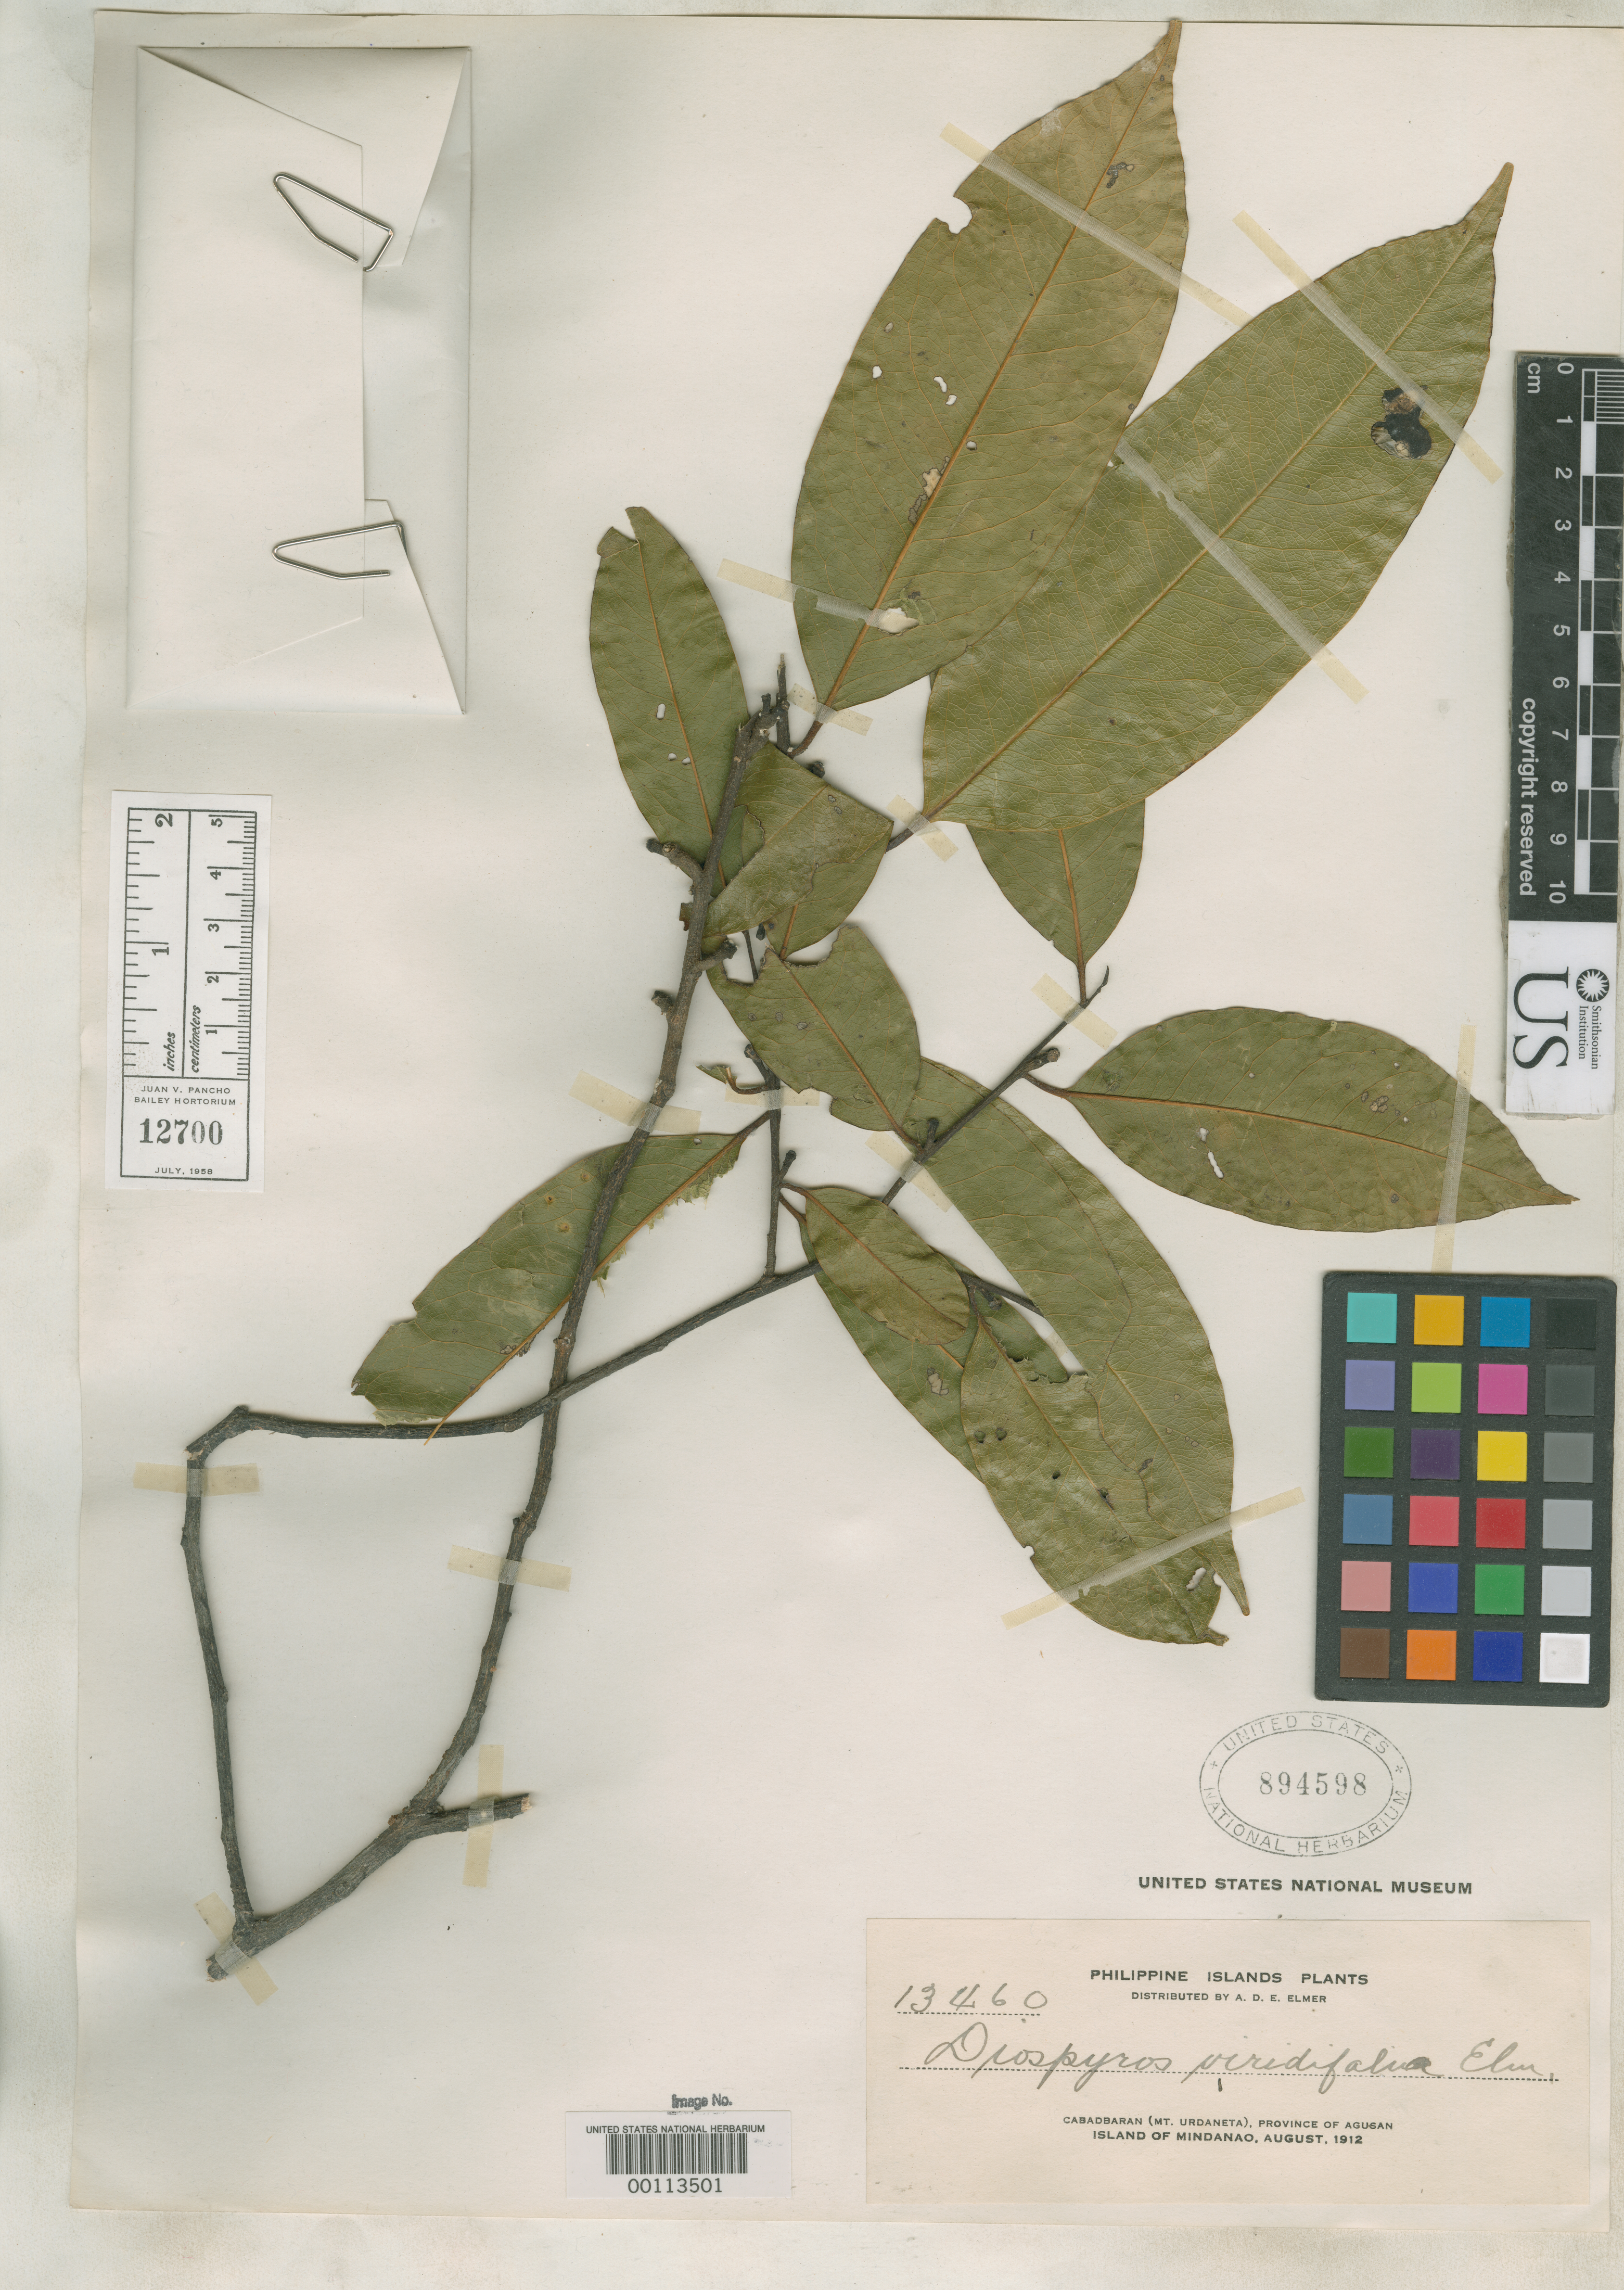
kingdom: Plantae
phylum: Tracheophyta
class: Magnoliopsida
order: Ericales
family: Ebenaceae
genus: Diospyros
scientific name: Diospyros viridifolia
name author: Elmer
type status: Isotype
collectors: A. D. E. Elmer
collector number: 13460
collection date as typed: Aug 1912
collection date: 1912-08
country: Philippines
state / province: Caraga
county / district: Agusan del Norte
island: Mindanao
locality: Cabadbaran (Mt. Urdaneta), Province of Agusan, Island of Mindanao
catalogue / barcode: US 894598